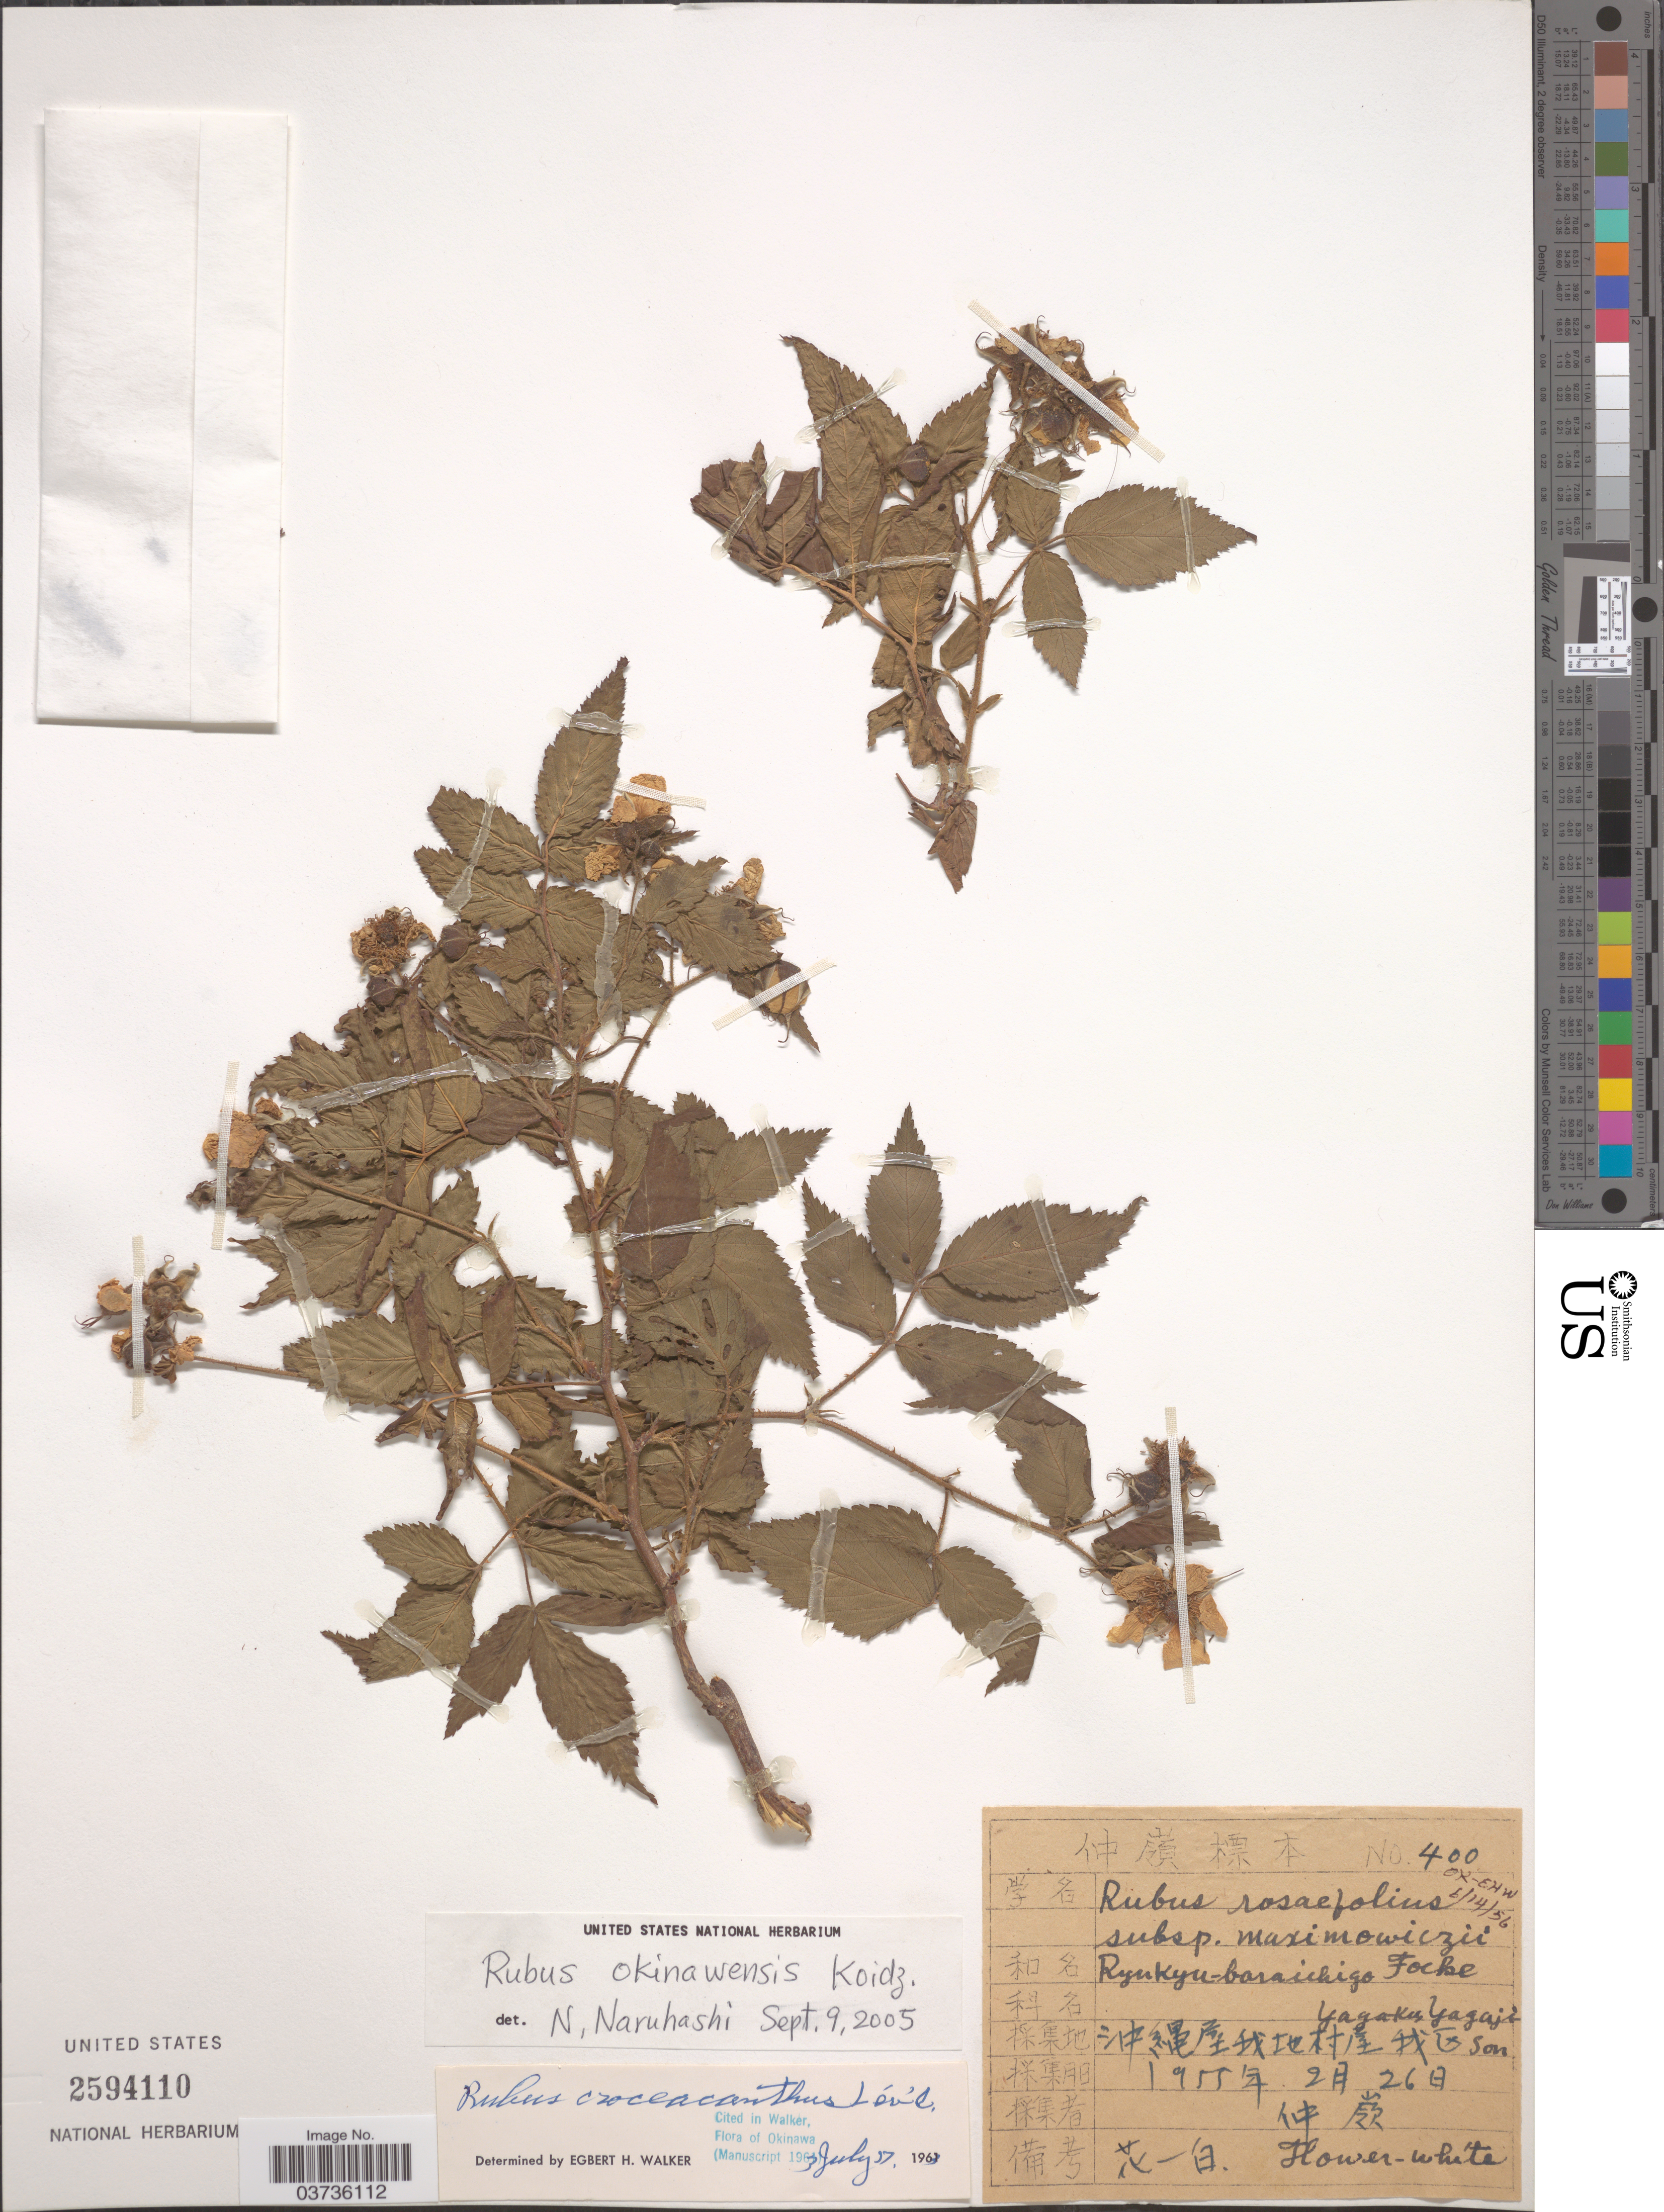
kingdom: Plantae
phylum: Tracheophyta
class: Magnoliopsida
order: Rosales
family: Rosaceae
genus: Rubus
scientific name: Rubus okinawensis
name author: Koidzumi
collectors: X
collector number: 400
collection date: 1955-02-26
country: Japan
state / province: Okinawa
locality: Yaga-ku Yagaji-Son.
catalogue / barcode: US 2594110